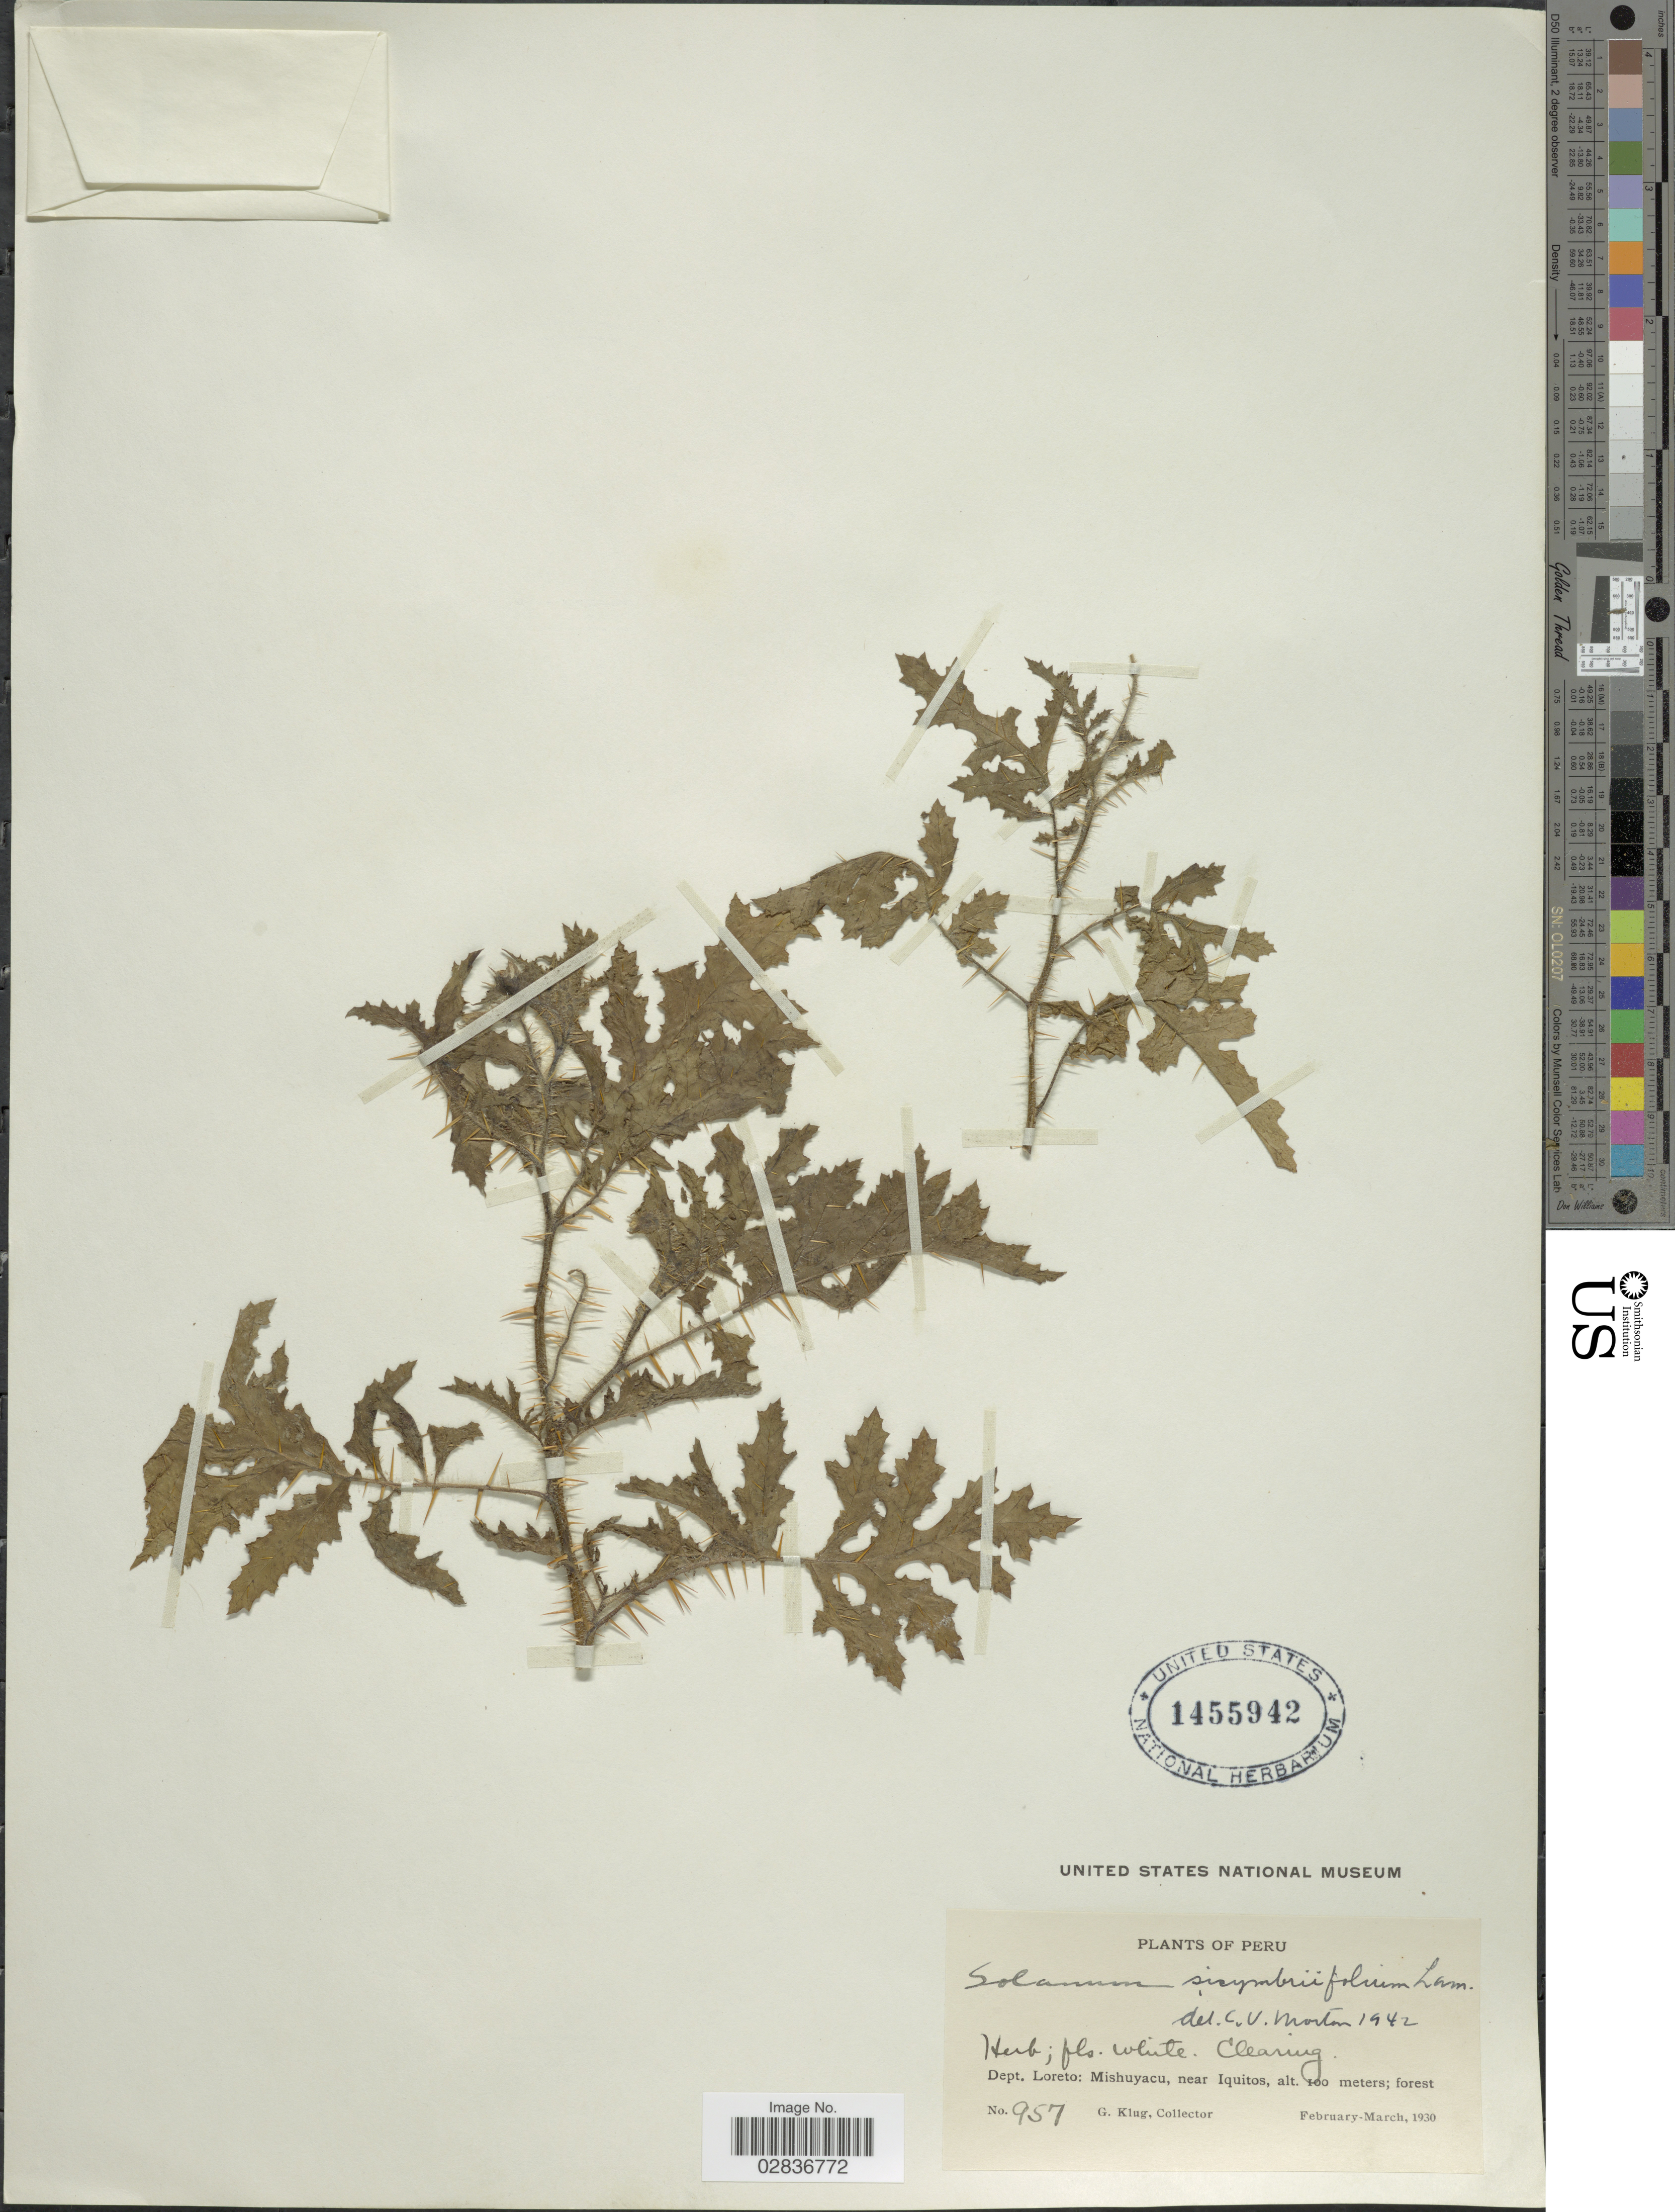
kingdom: Plantae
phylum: Tracheophyta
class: Magnoliopsida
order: Solanales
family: Solanaceae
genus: Solanum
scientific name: Solanum sisymbriifolium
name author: Lam.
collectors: G. Klug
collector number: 957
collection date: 1930-02/1930-03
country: Peru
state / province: Loreto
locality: Dept. Loreto: Mishuyacu, near Iquitos.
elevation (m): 100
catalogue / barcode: US 1455942